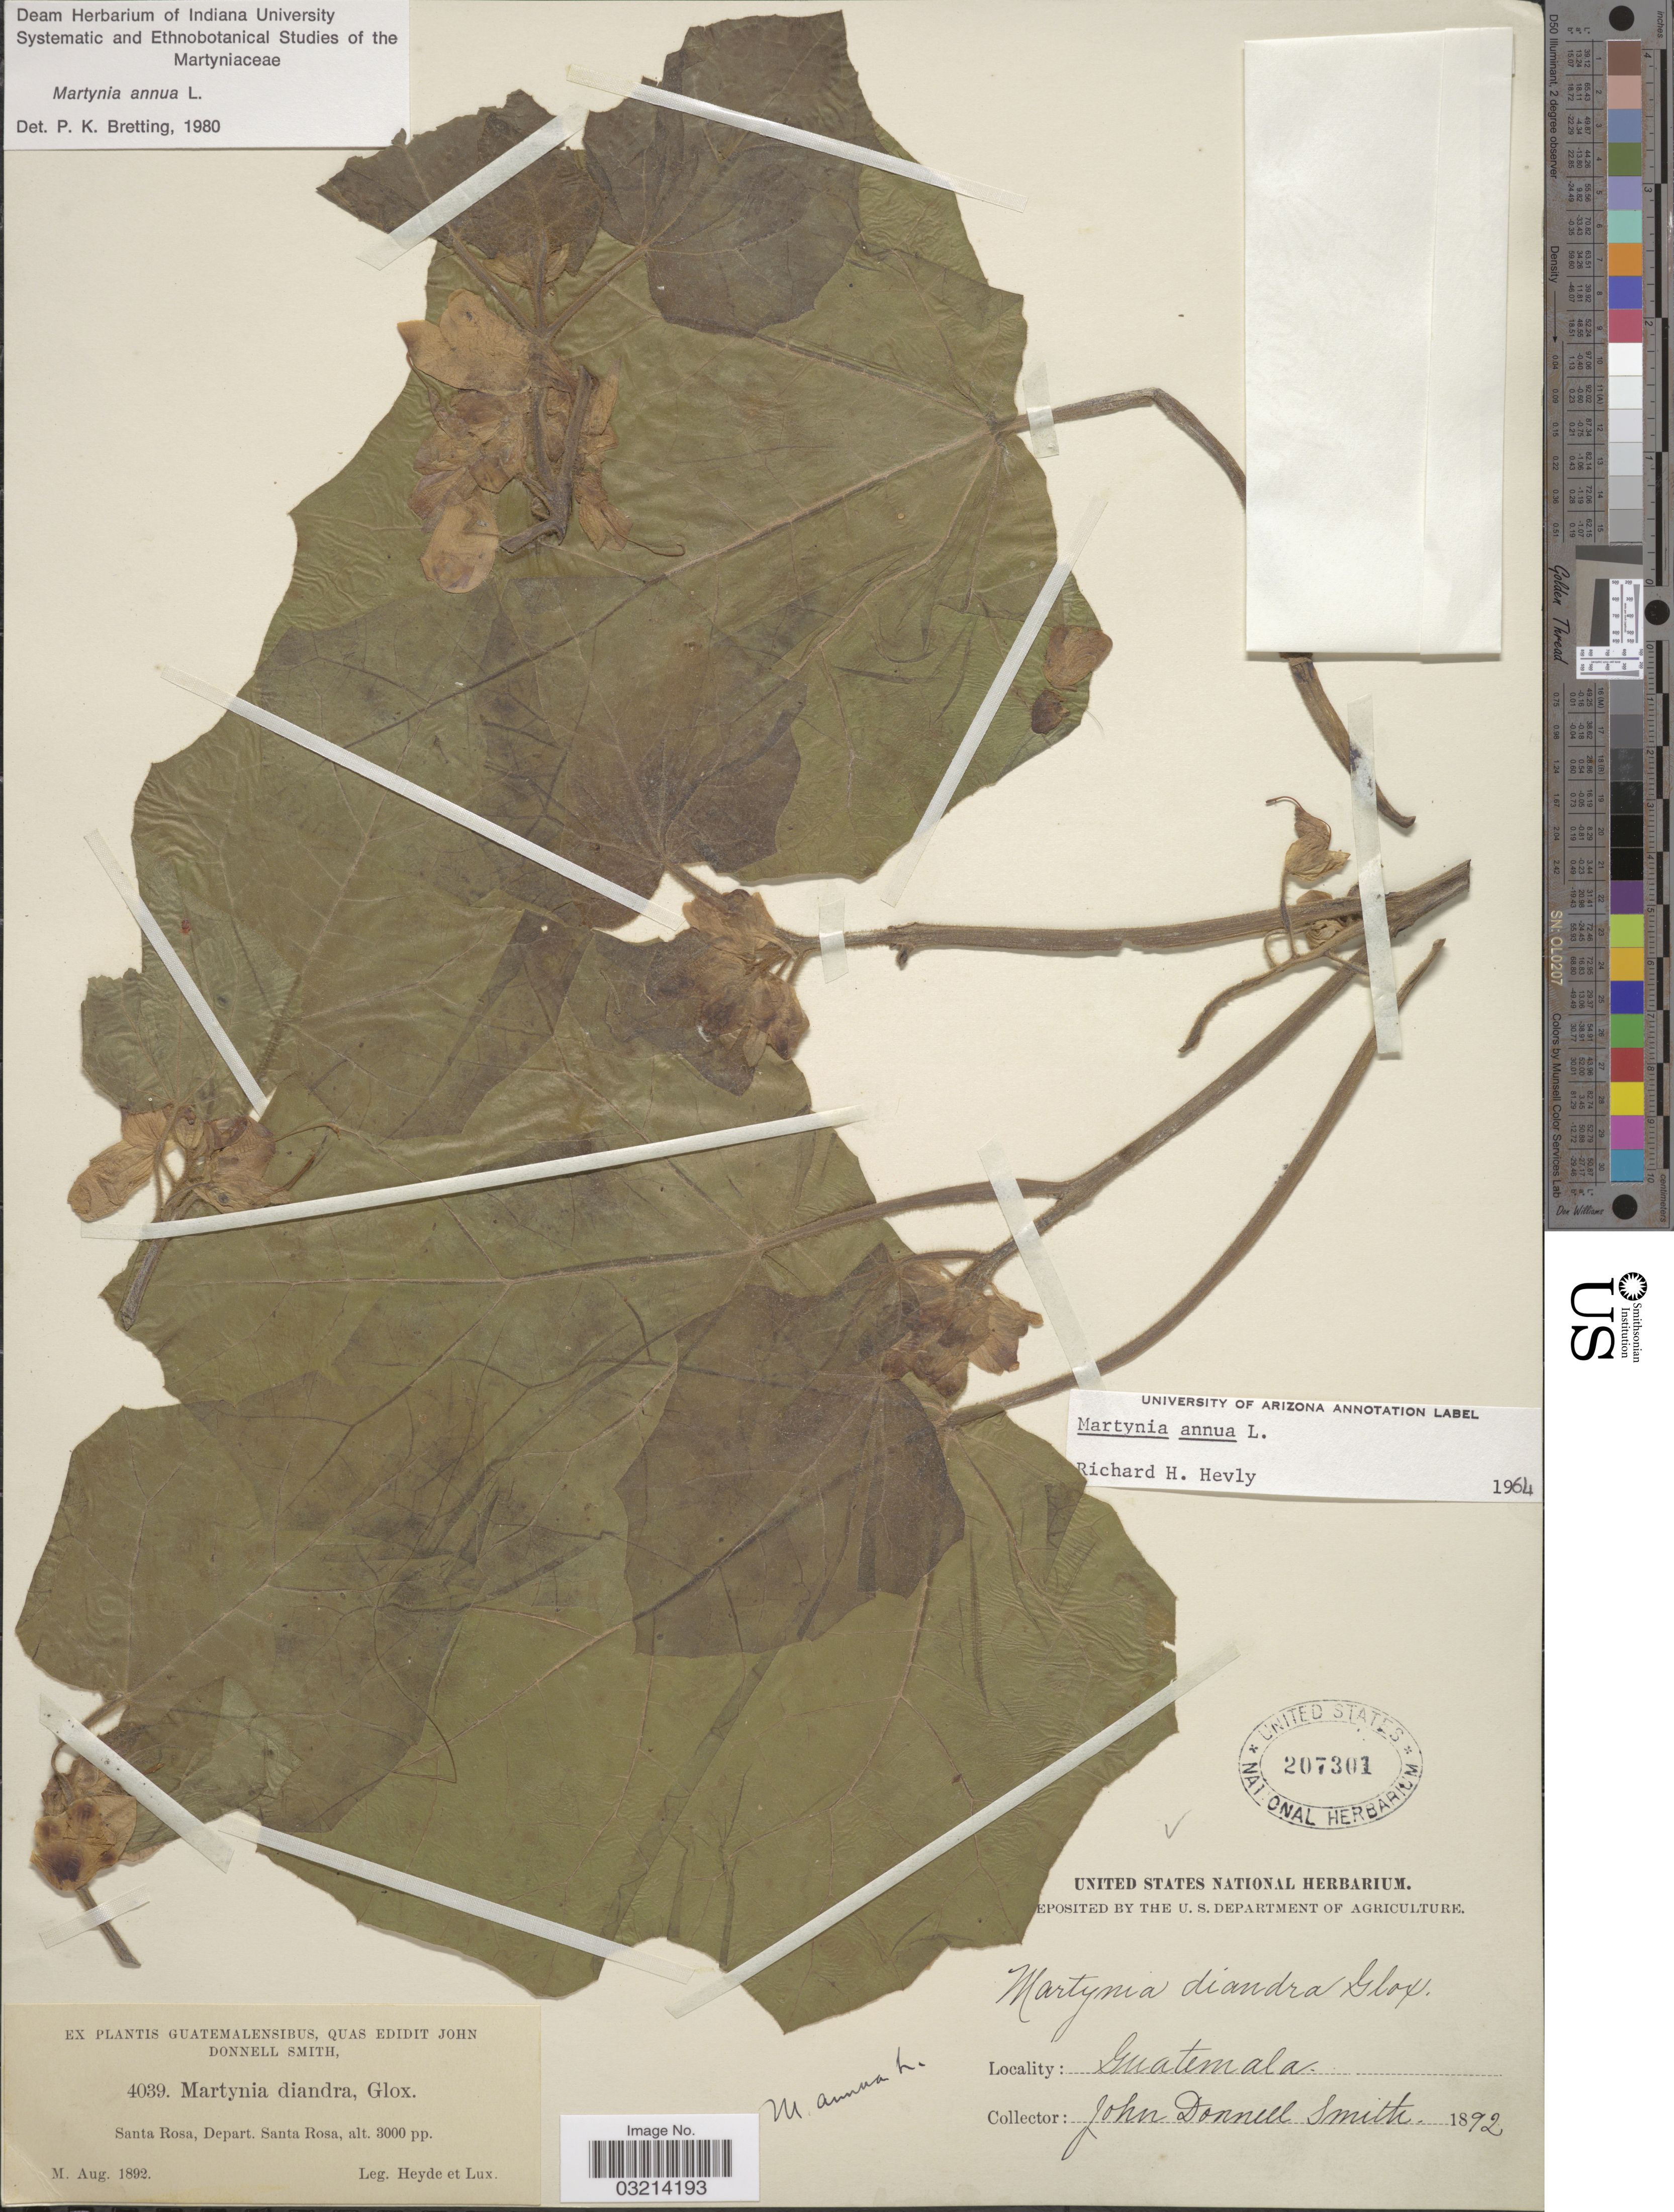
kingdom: Plantae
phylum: Tracheophyta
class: Magnoliopsida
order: Lamiales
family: Martyniaceae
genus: Martynia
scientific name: Martynia annua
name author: L.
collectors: Heyde, Lux & J. Donnell Smith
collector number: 4039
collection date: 1892-08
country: Guatemala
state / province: Santa Rosa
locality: Santa Rosa, Depart. Santa Rosa.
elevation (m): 914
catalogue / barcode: US 207301